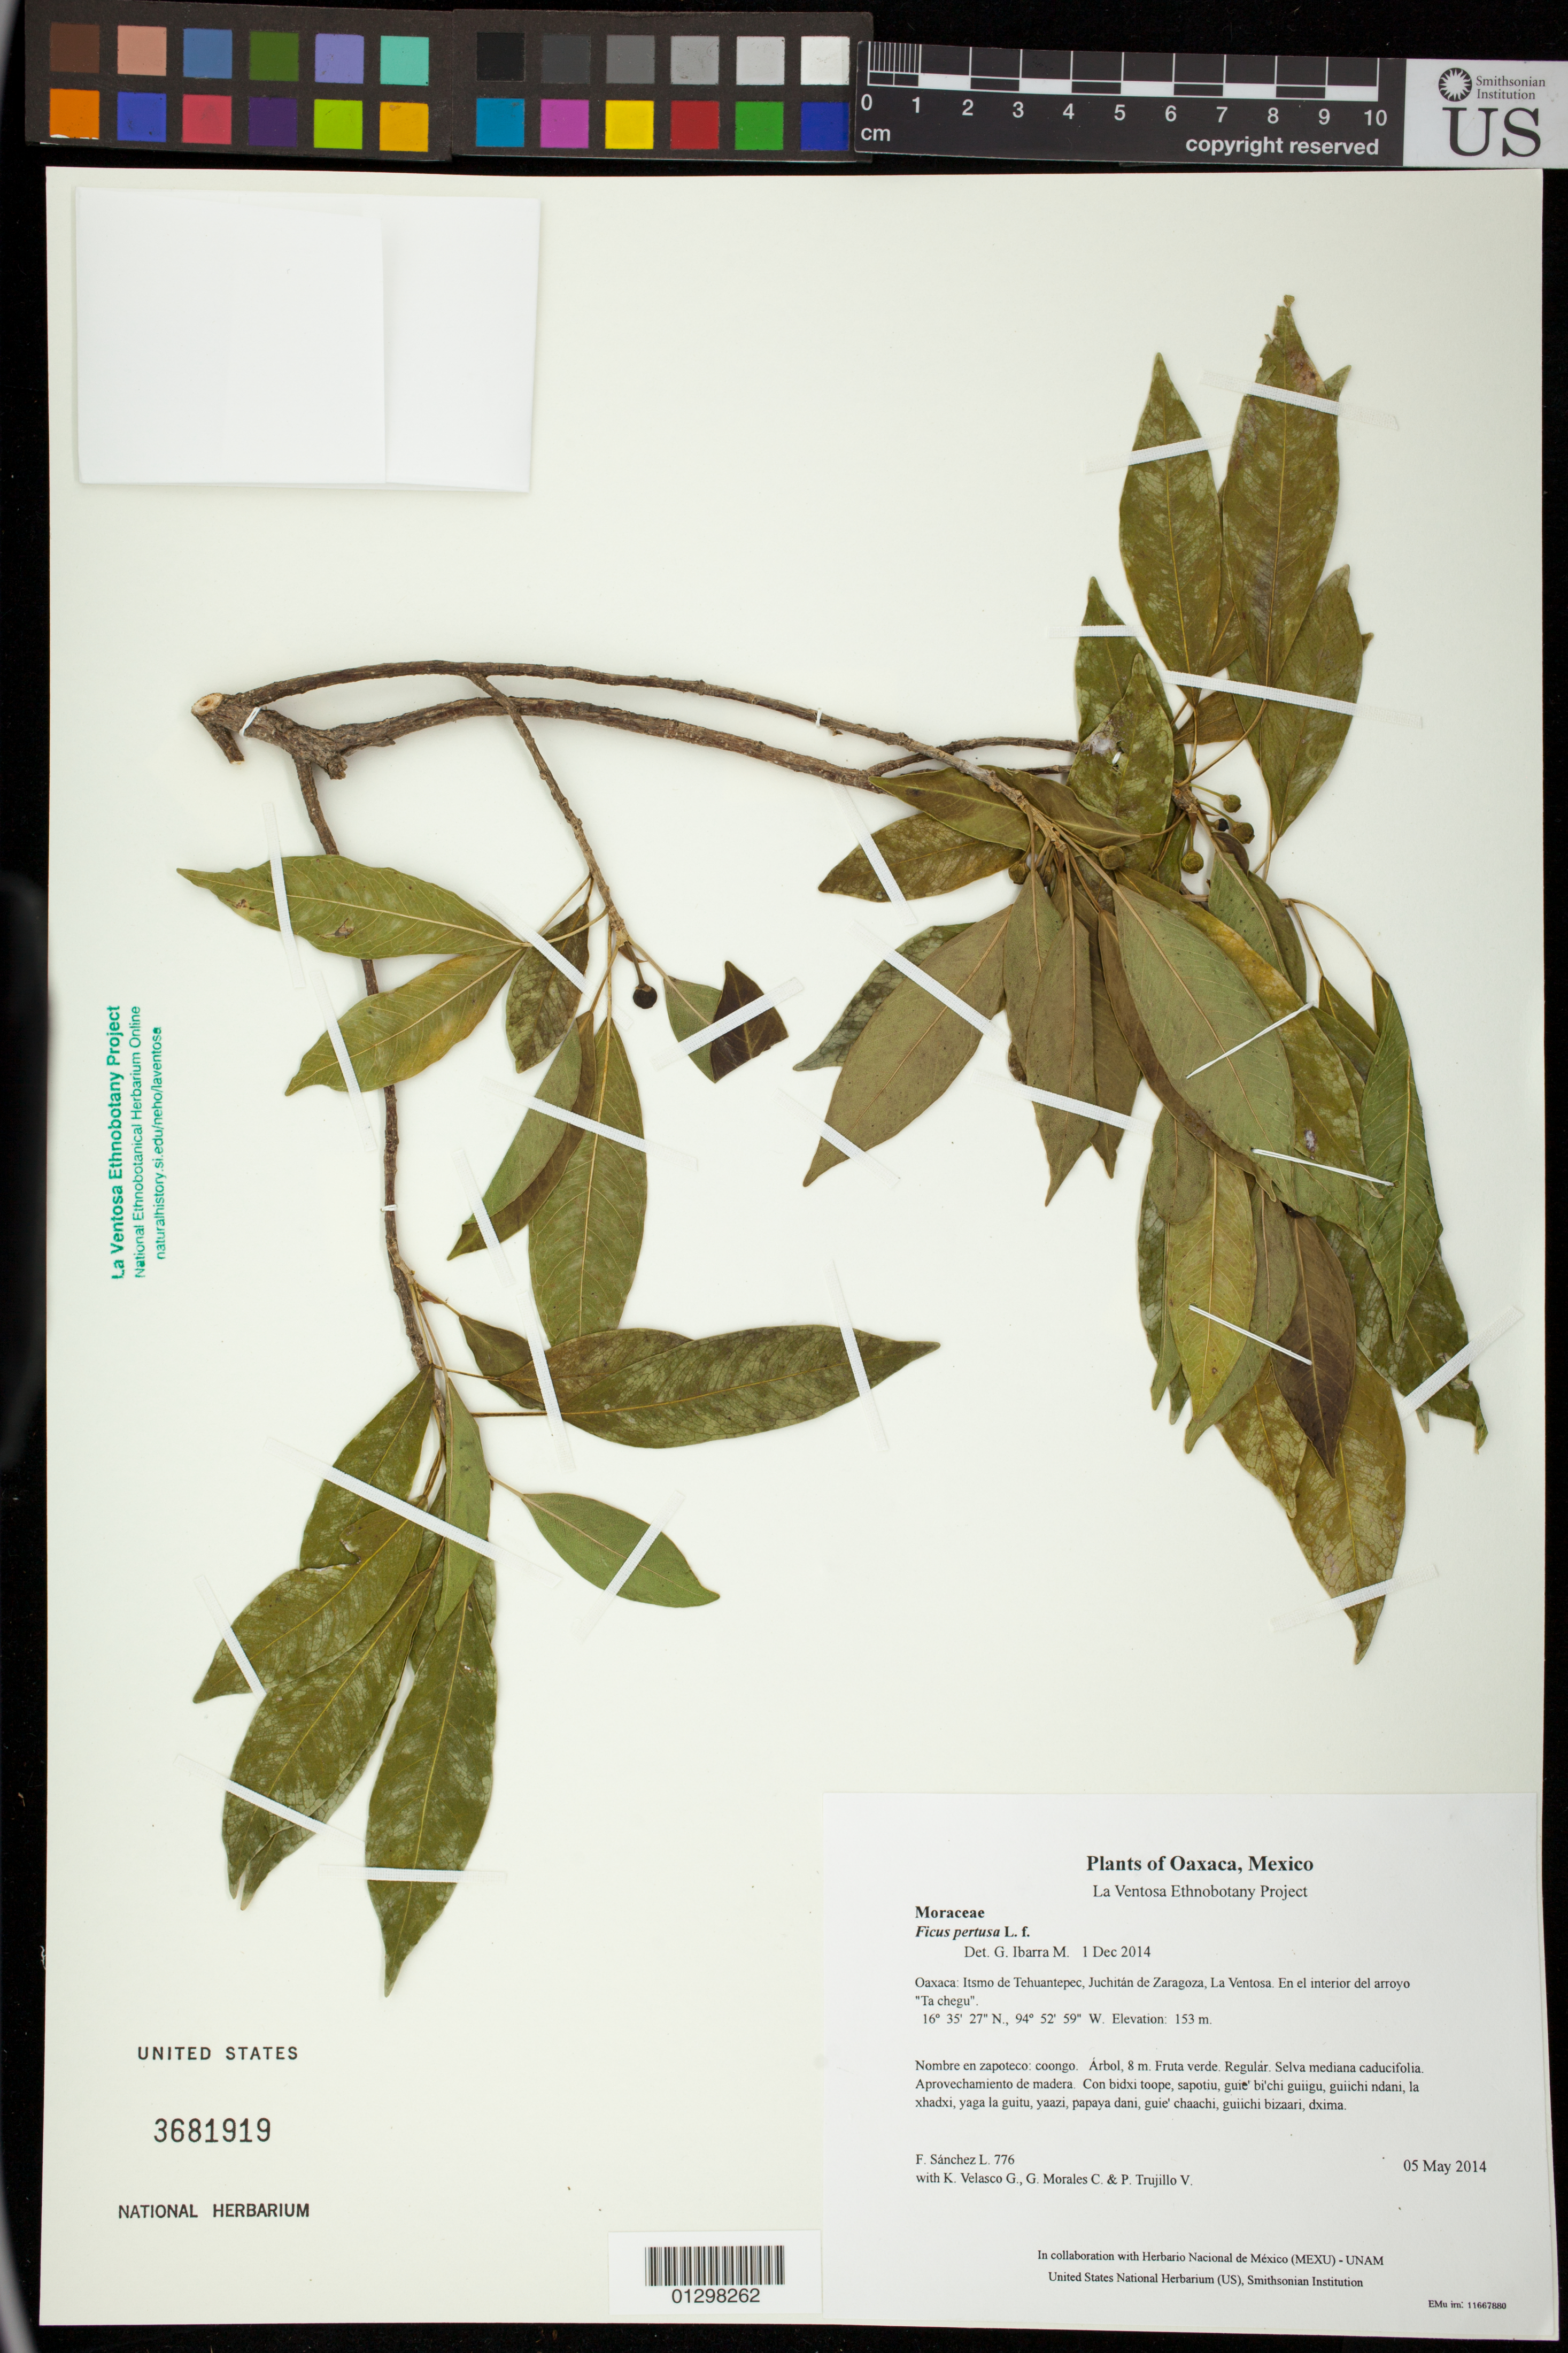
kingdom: Plantae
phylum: Tracheophyta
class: Magnoliopsida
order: Rosales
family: Moraceae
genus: Ficus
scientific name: Ficus pertusa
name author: L. f.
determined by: Ibarra M., G.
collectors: F. Sánchez L., K. Velasco G., G. Morales C. & P. Trujillo V.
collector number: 776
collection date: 2014-05-05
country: Mexico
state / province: Oaxaca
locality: Itsmo de Tehuantepec, Juchitán de Zaragoza, La Ventosa. En el interior del arroyo "Ta chegu".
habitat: Selva mediana caducifolia. Aprovechamiento de madera.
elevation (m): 153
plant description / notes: MEXU, SERO, US; Yaga. 8 m. Cuaananaxhi naga'. Nuu.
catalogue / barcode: US 3681919